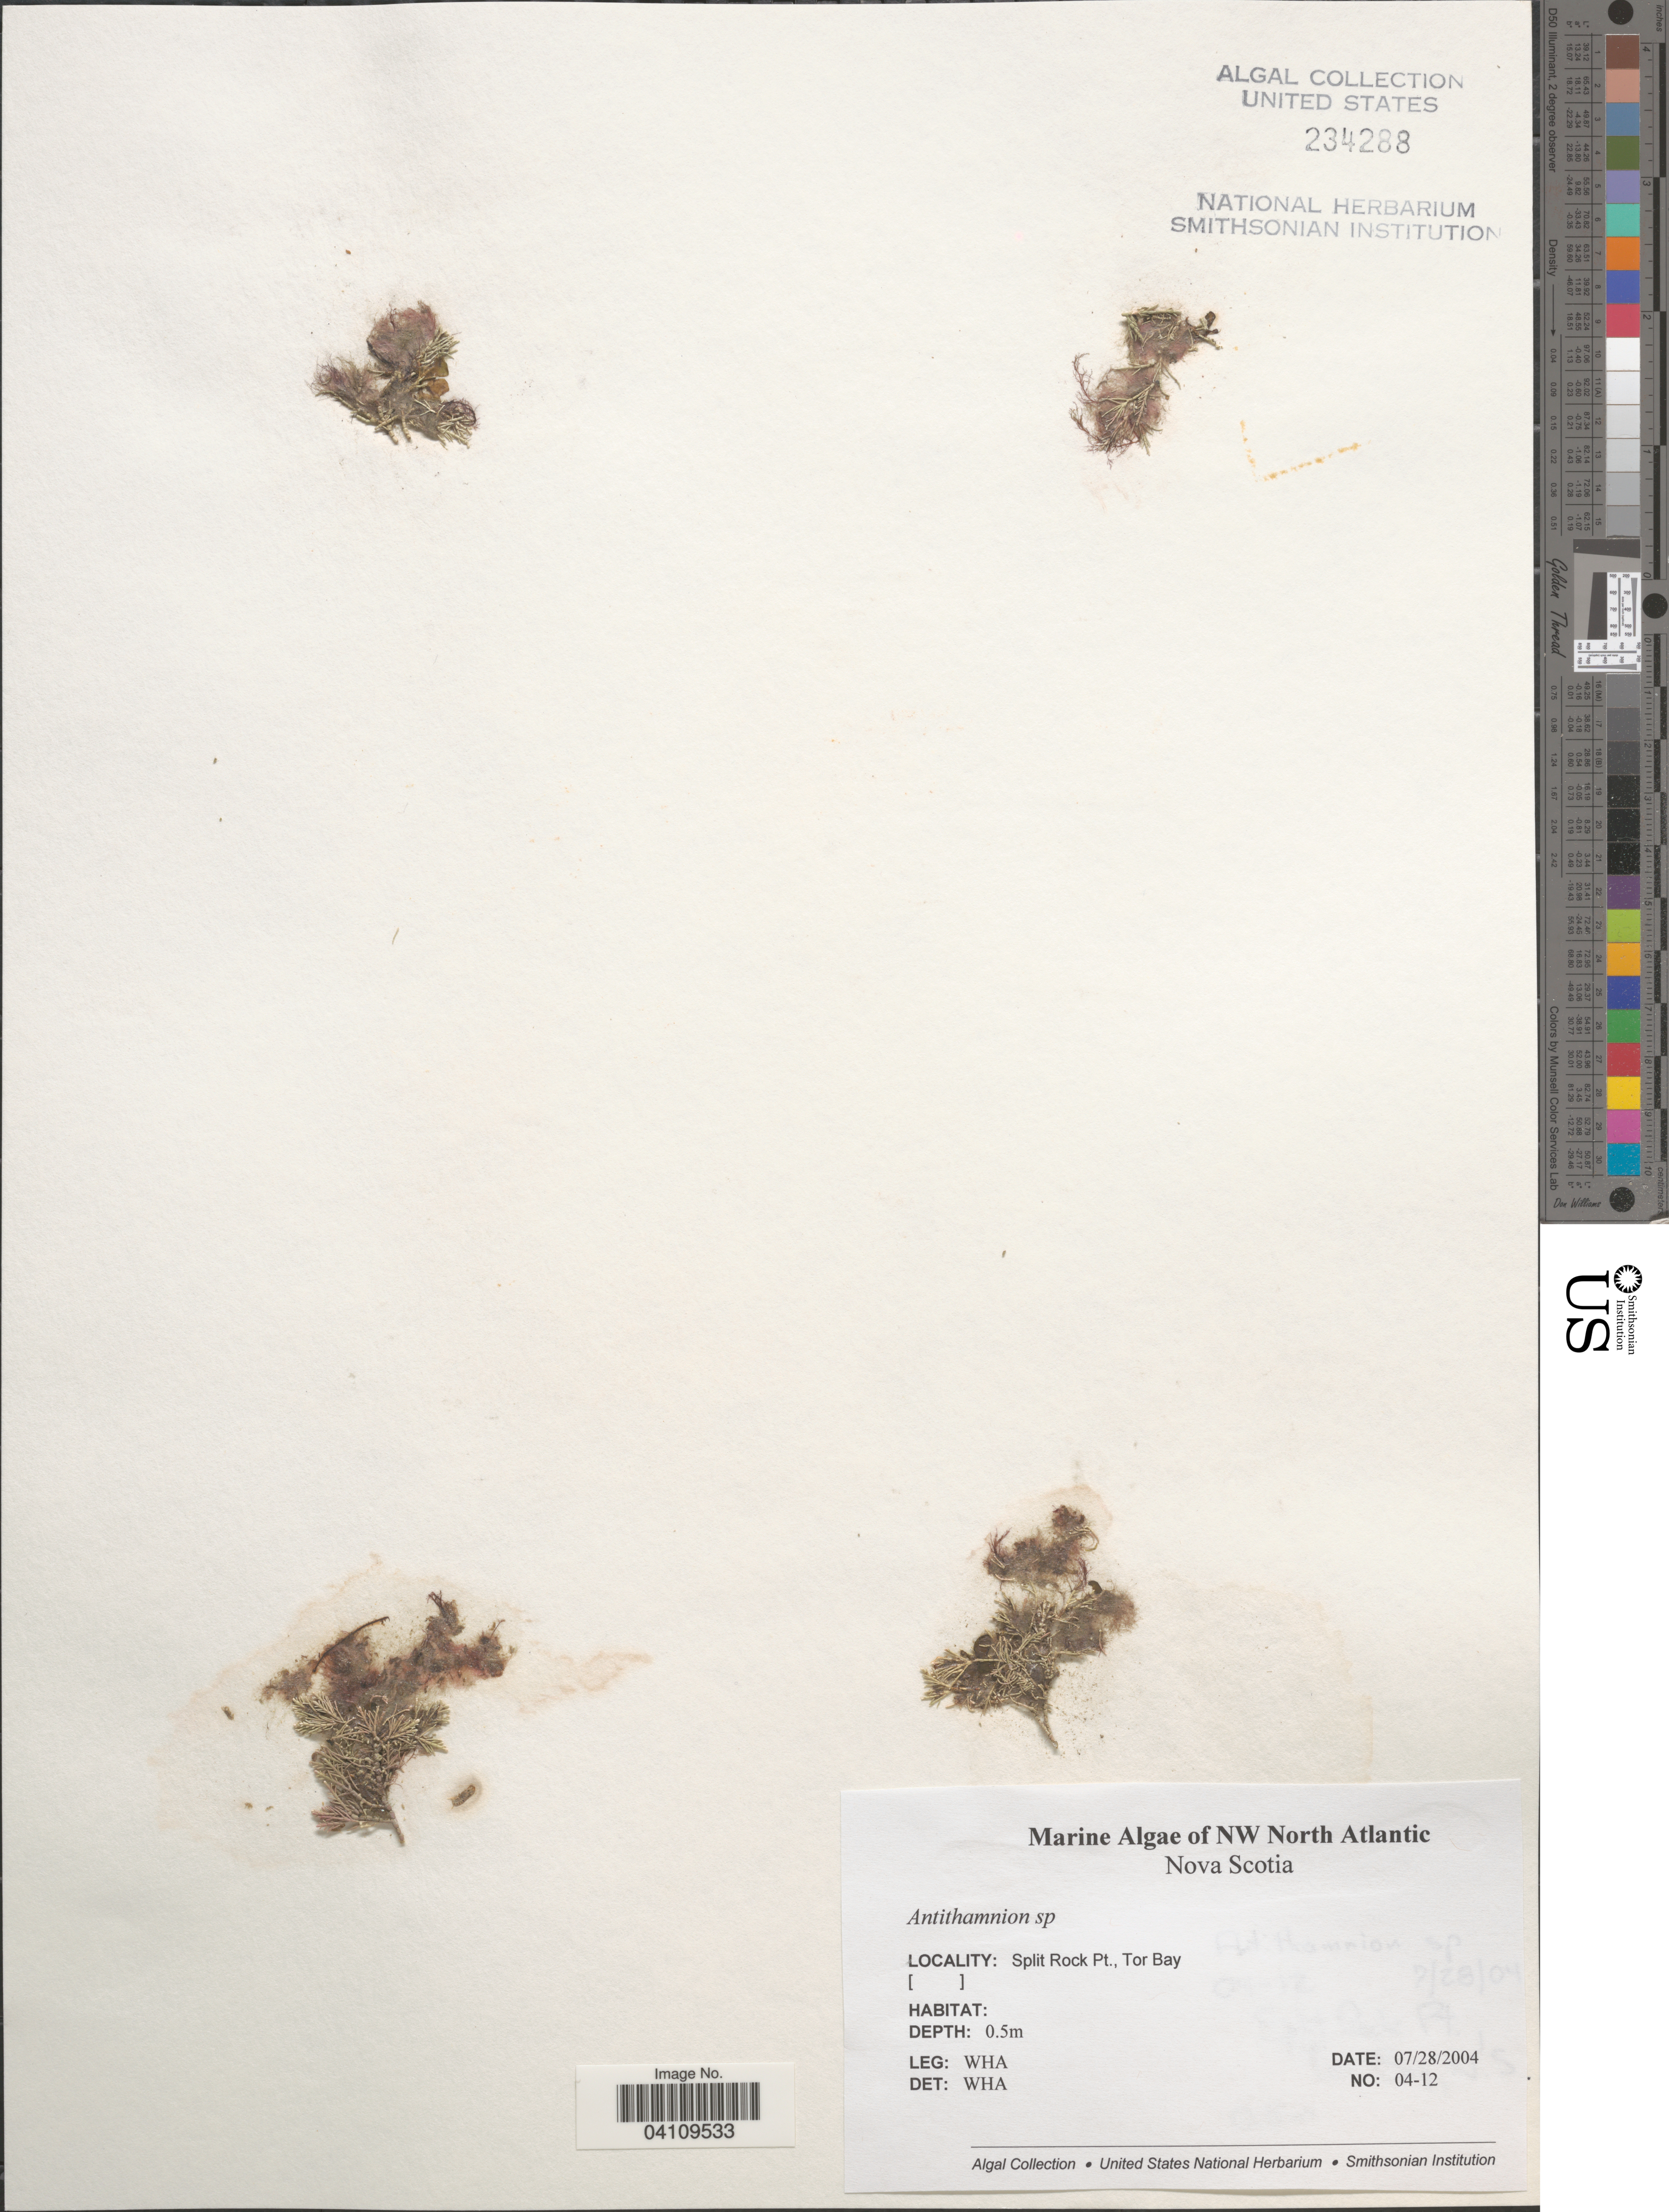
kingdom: Plantae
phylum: Rhodophyta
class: Florideophyceae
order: Ceramiales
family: Ceramiaceae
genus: Antithamnion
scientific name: Antithamnion sp.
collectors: W. H. Adey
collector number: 04-12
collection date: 2004-07-28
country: Canada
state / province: Nova Scotia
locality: NW North Atlantic. Split Rock Pt., Tor Bay.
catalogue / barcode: US 234288